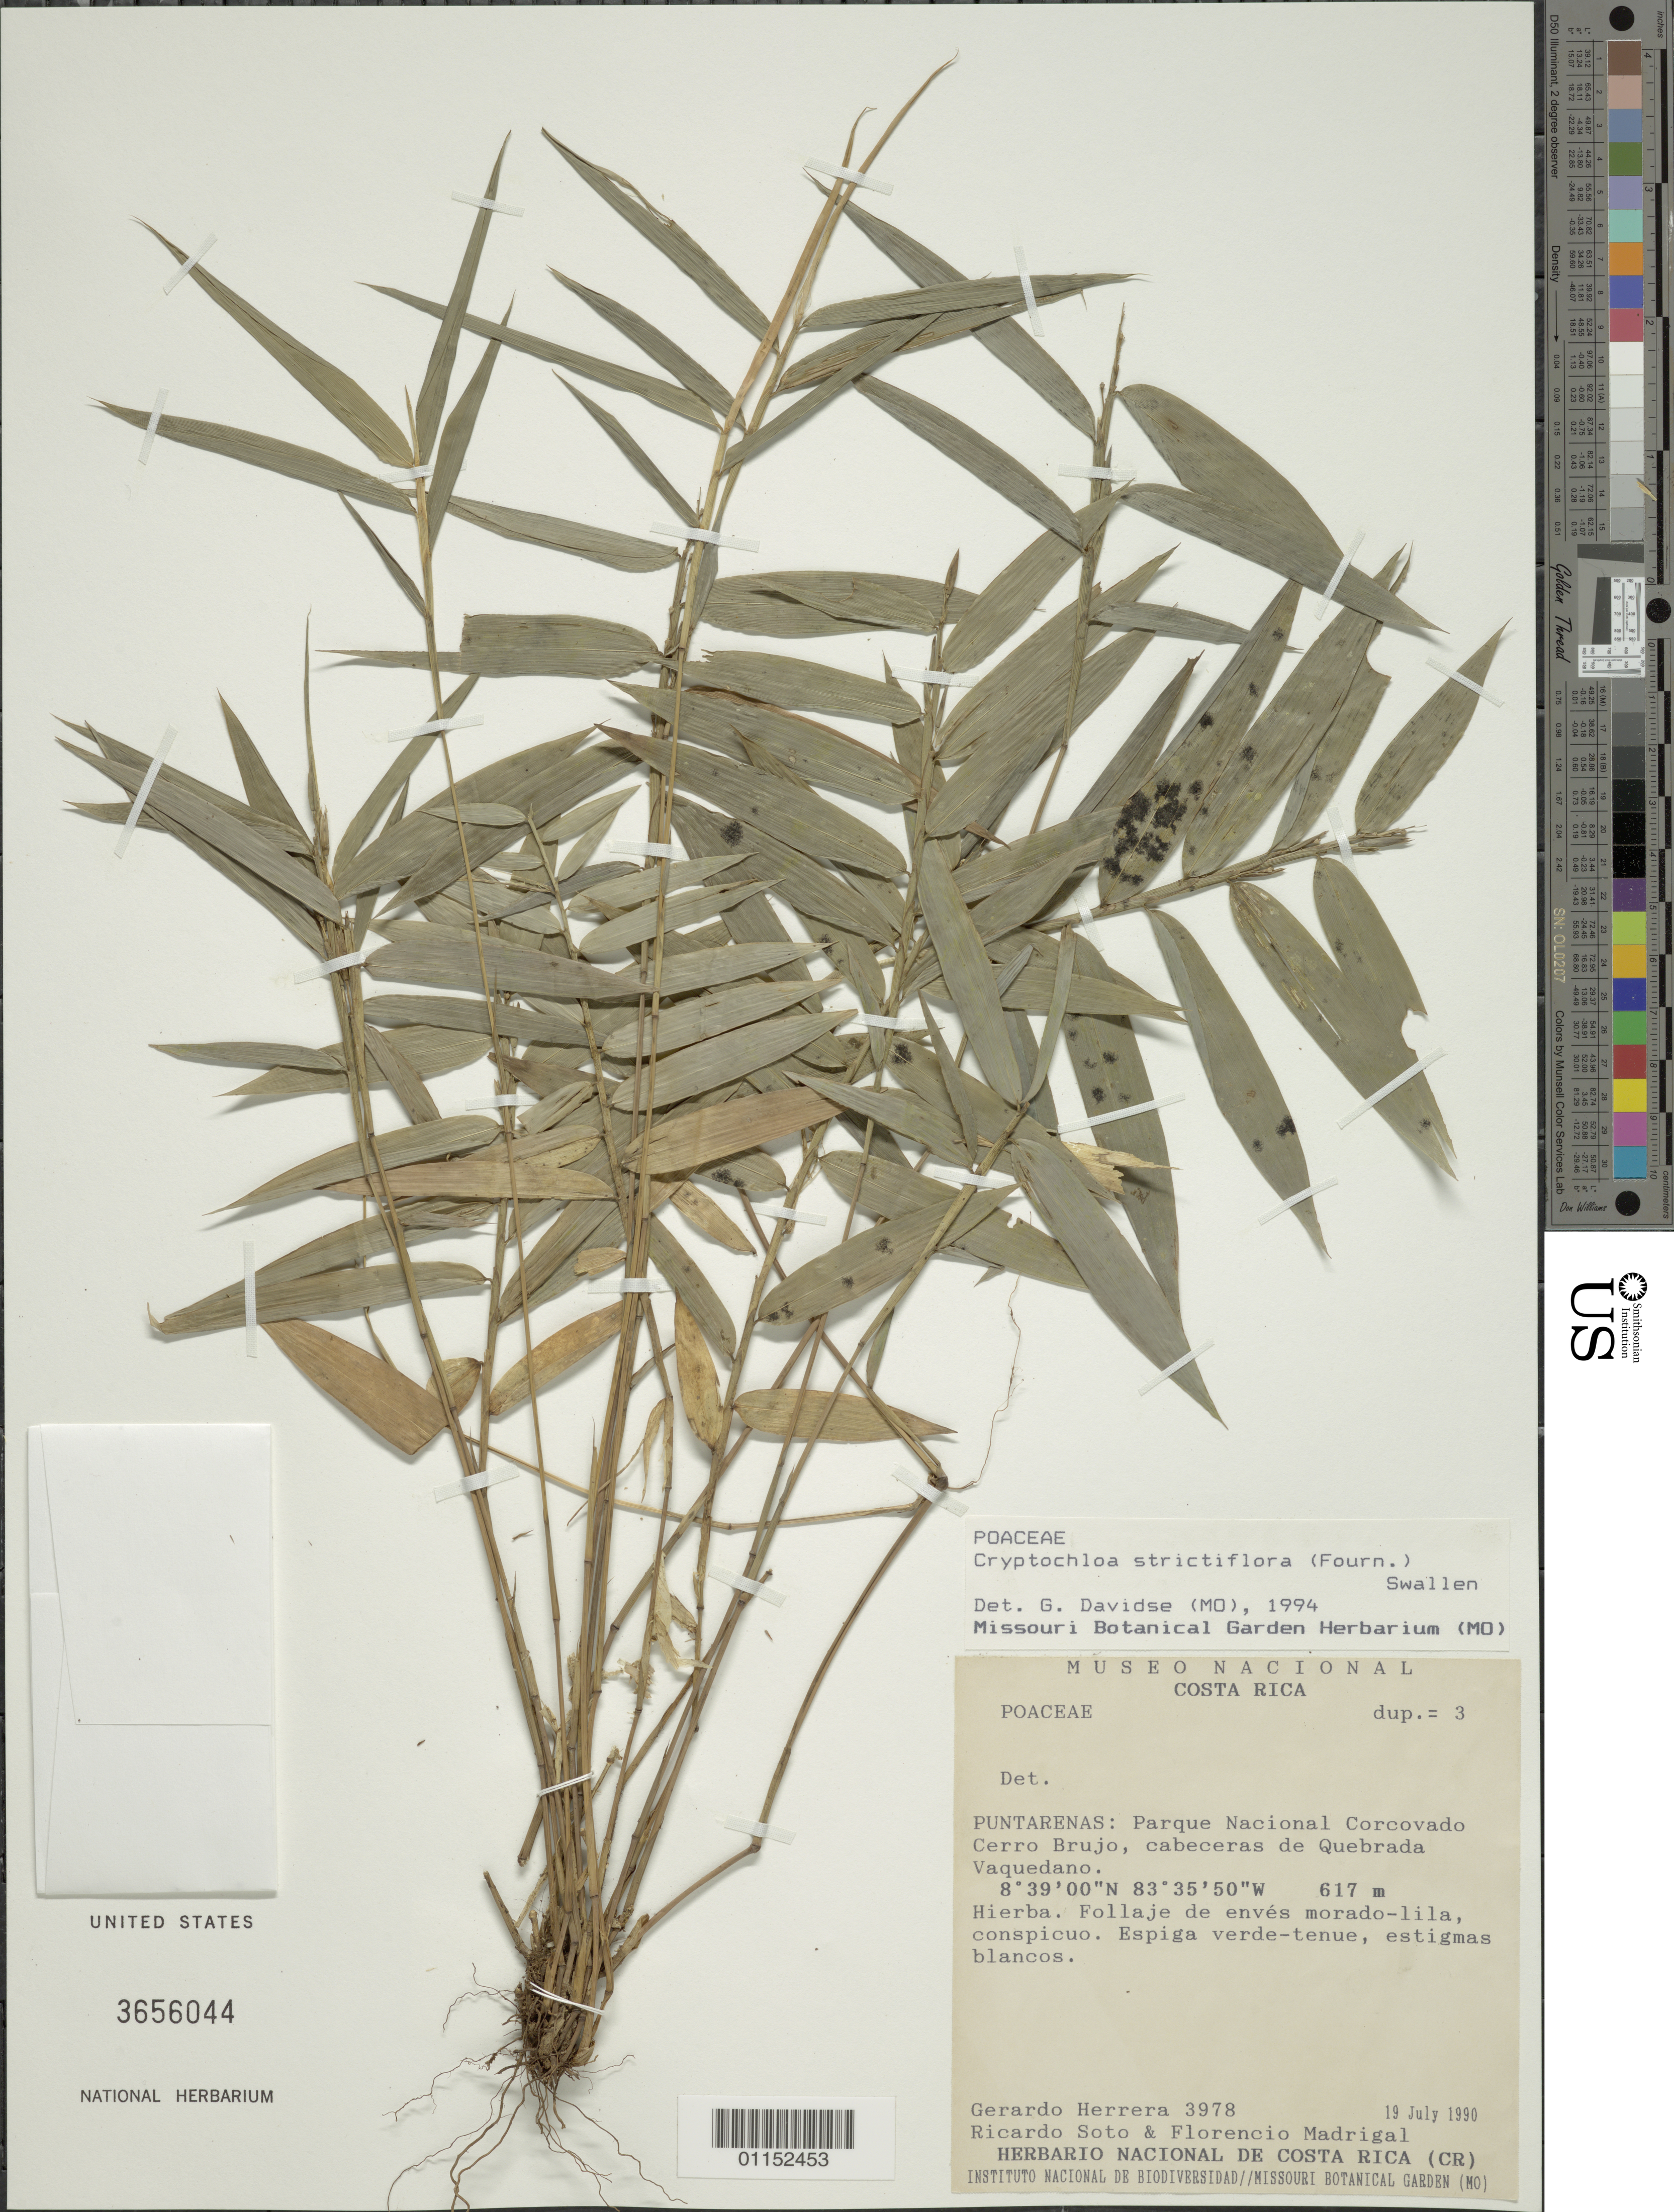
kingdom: Plantae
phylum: Tracheophyta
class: Liliopsida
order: Poales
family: Poaceae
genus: Cryptochloa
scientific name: Cryptochloa strictiflora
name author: (E. Fourn.) Swallen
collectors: G. Herrera Ch.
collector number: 3978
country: Costa Rica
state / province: Puntarenas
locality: Parque Nacional Corcovado Cerro Brujo, cabeceras de Quebrada Vaquedano.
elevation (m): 617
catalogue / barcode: US 3656044